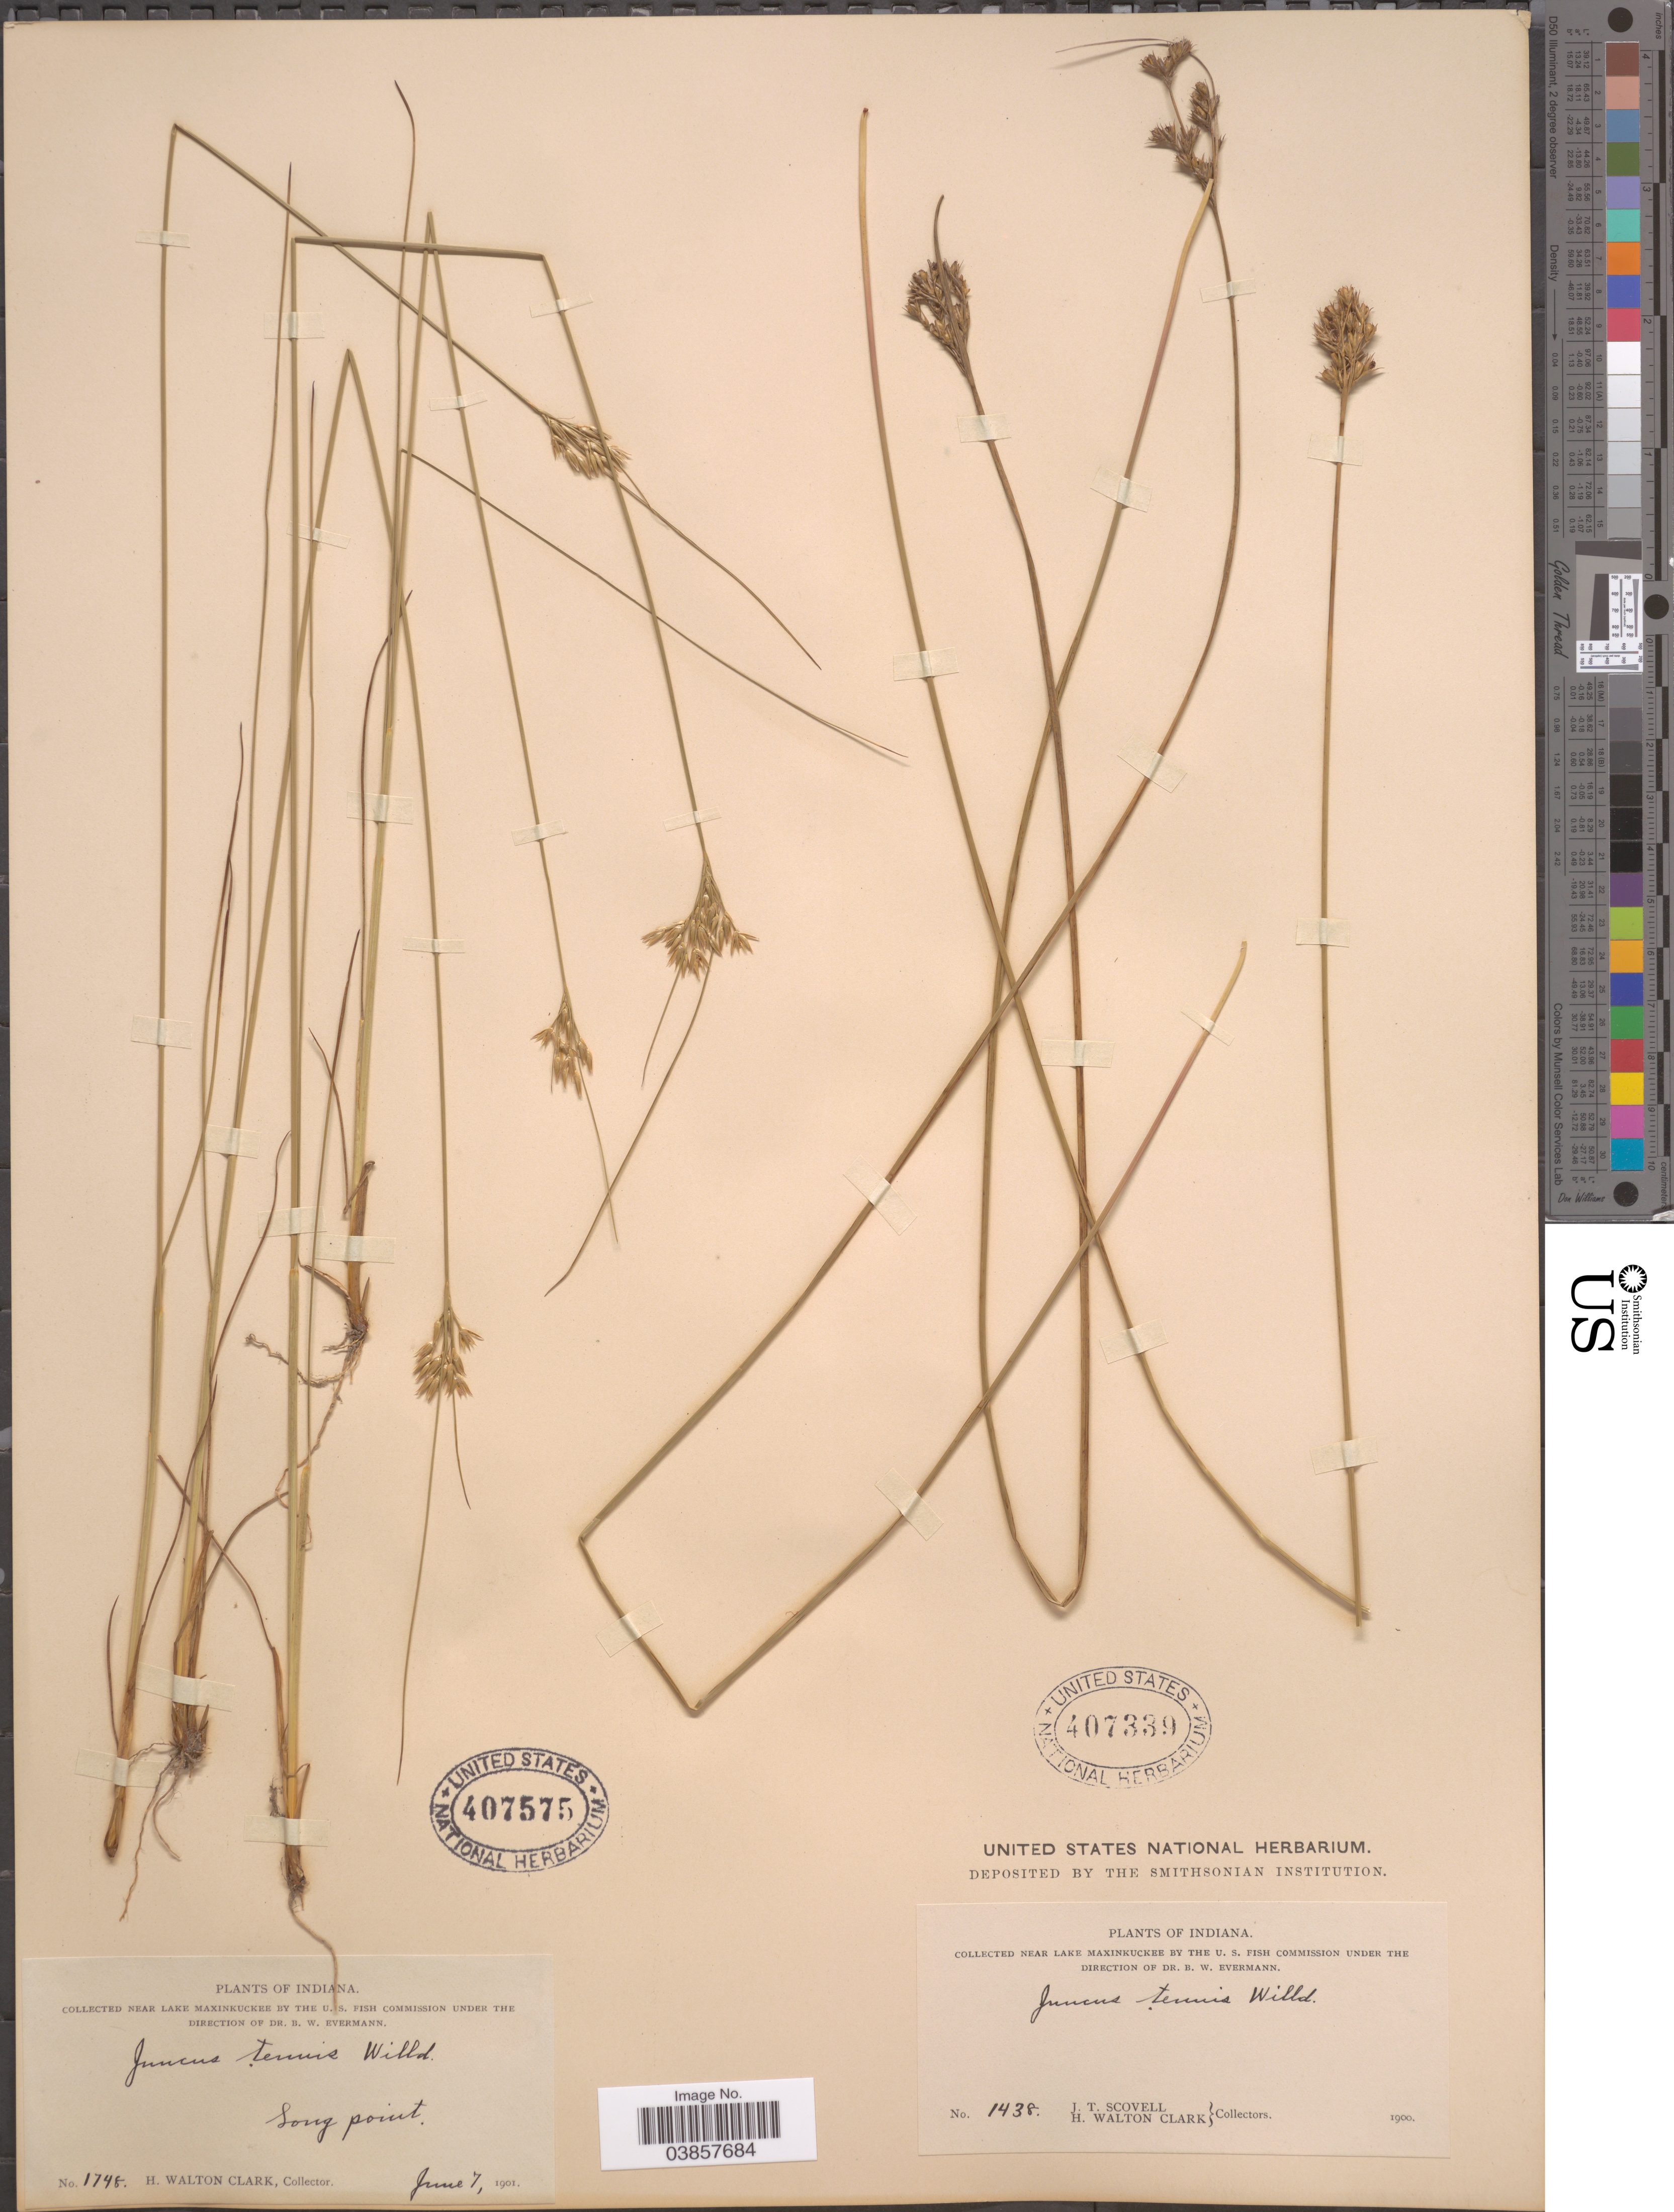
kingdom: Plantae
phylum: Tracheophyta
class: Liliopsida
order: Poales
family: Juncaceae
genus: Juncus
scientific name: Juncus tenuis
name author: Willd.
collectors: J. T. Scovell & H. W. Clark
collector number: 1438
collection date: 1900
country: United States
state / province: Indiana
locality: Near Lake Maxinkuckee. Song Point.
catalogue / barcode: US 407339-2